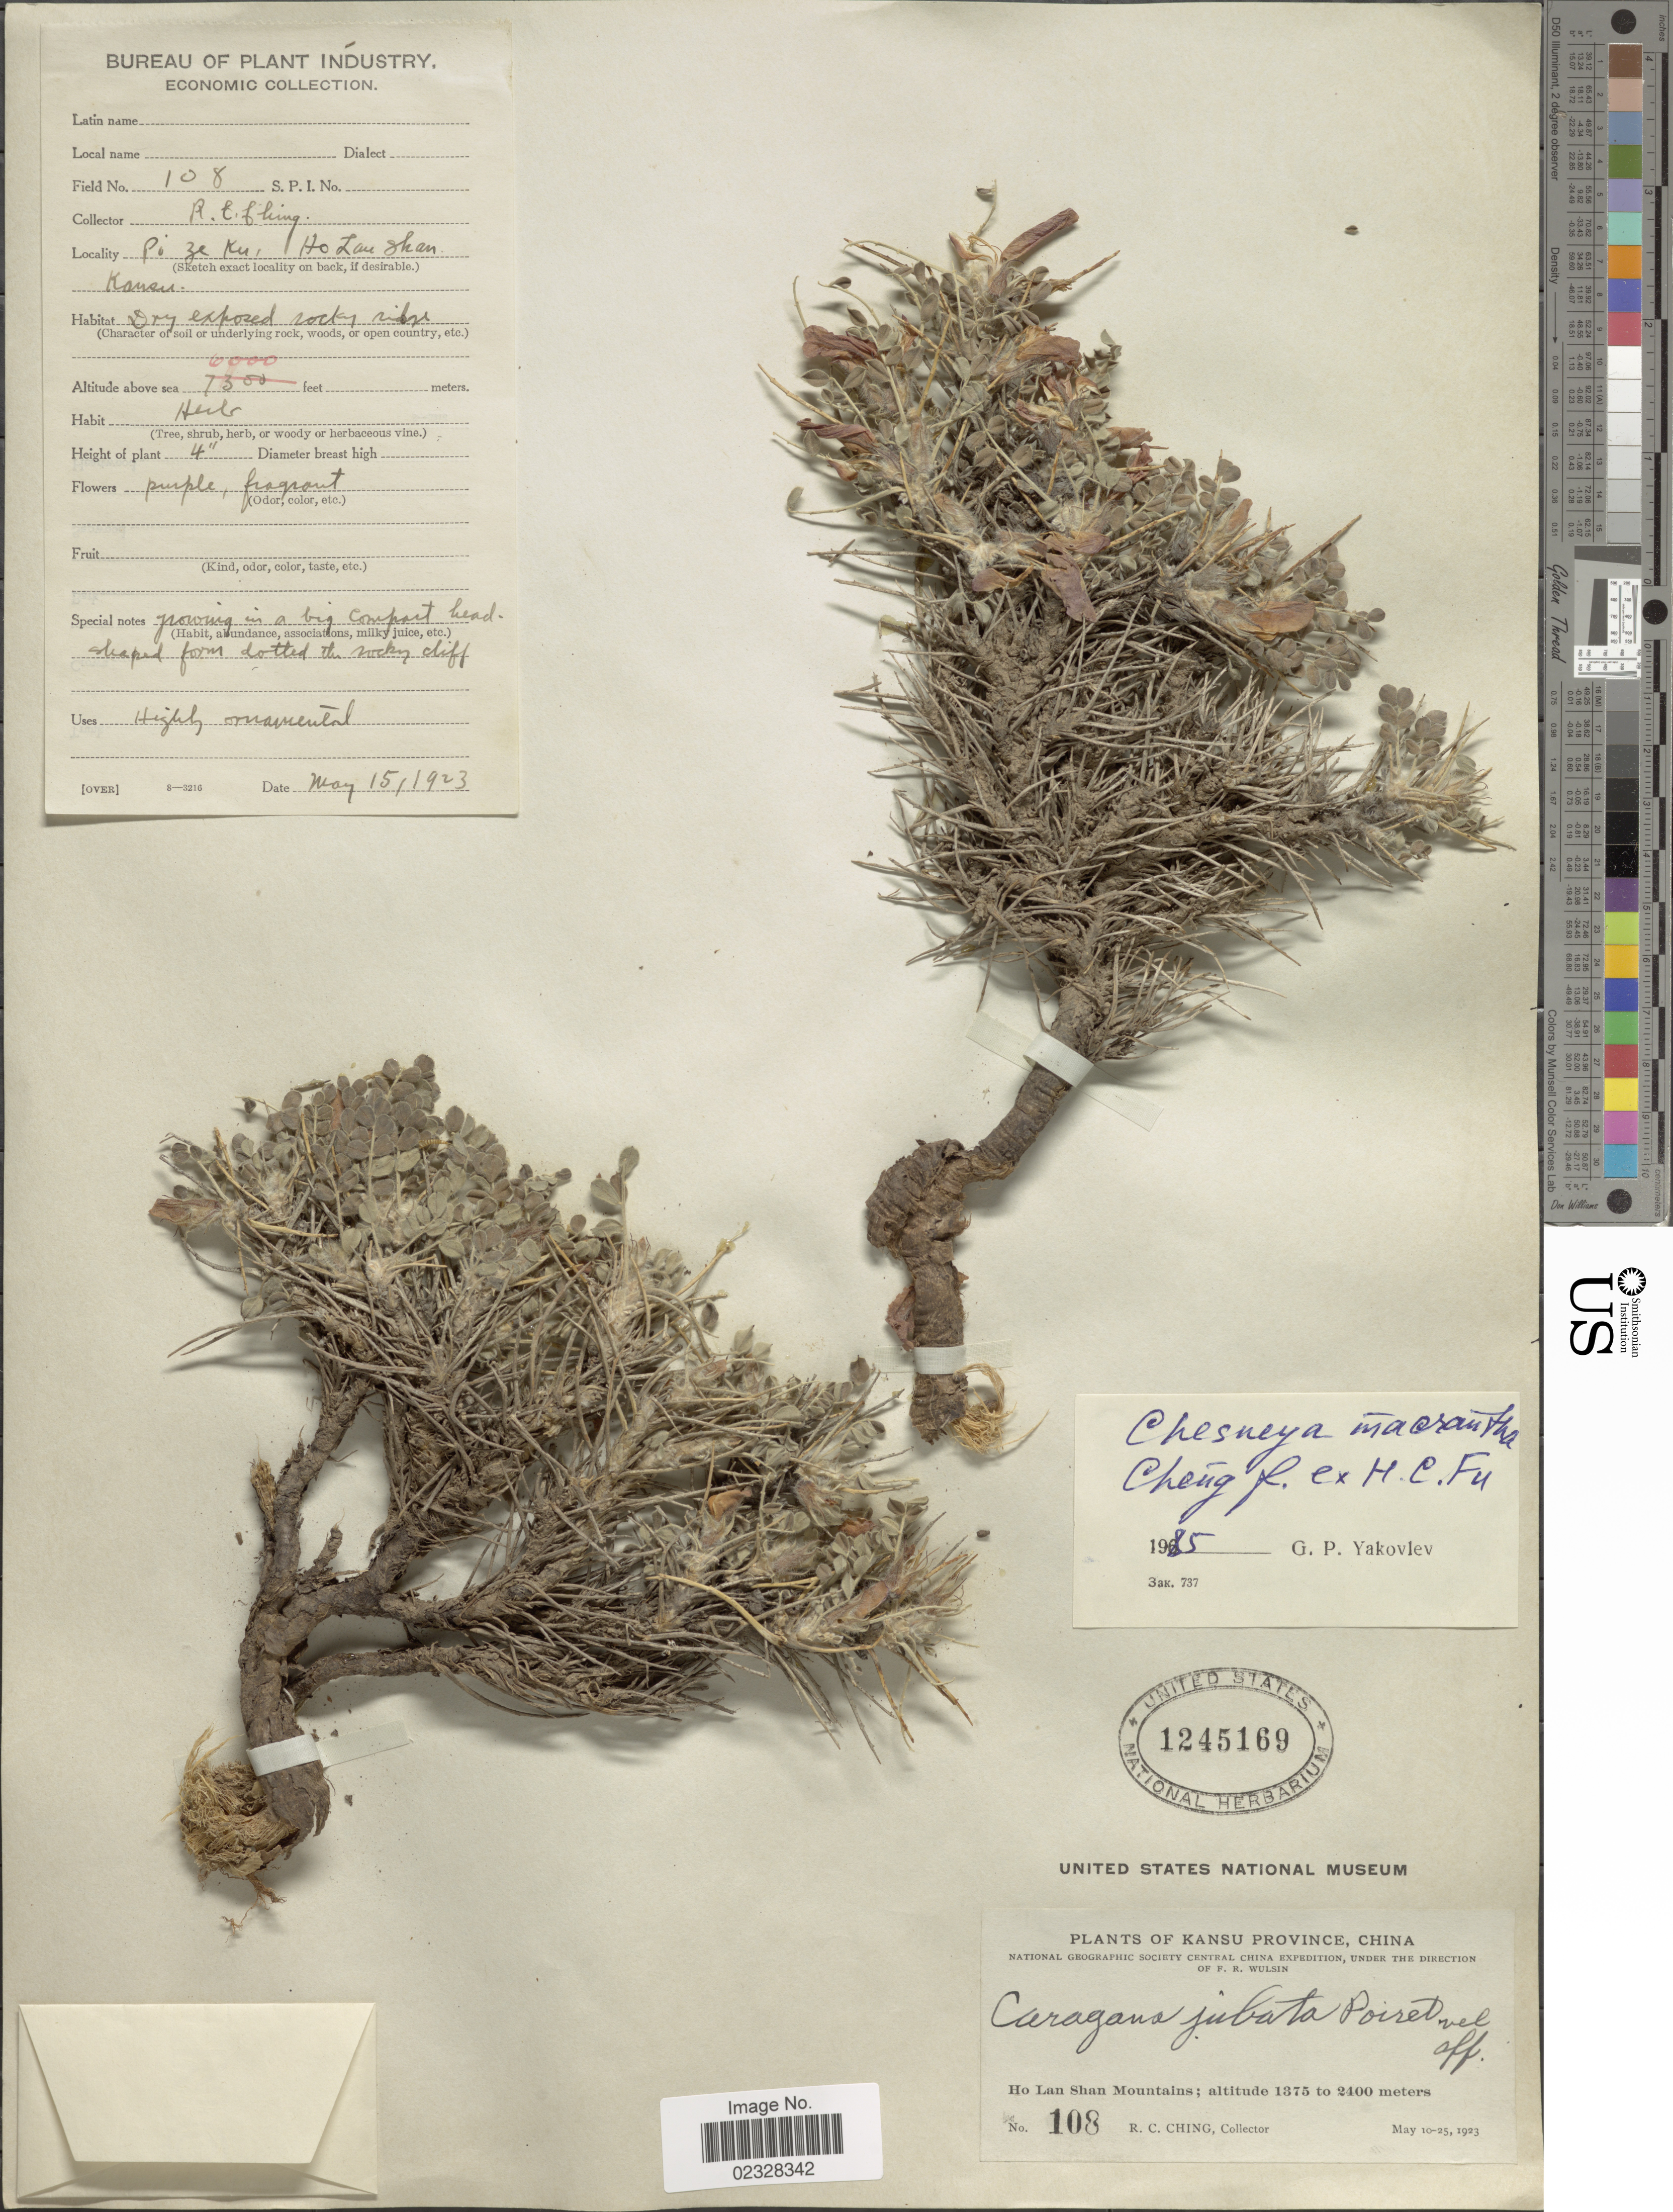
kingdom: Plantae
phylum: Tracheophyta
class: Magnoliopsida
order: Fabales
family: Fabaceae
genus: Chesneya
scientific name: Chesneya macrantha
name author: S.H. Cheng ex H.C. Fu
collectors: R. C. Ching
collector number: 108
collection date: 1923-05-15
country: China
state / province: Gansu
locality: Pi Ze Ku, Ho La Shan Mountains, Kansu.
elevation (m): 1829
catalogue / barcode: US 1245169